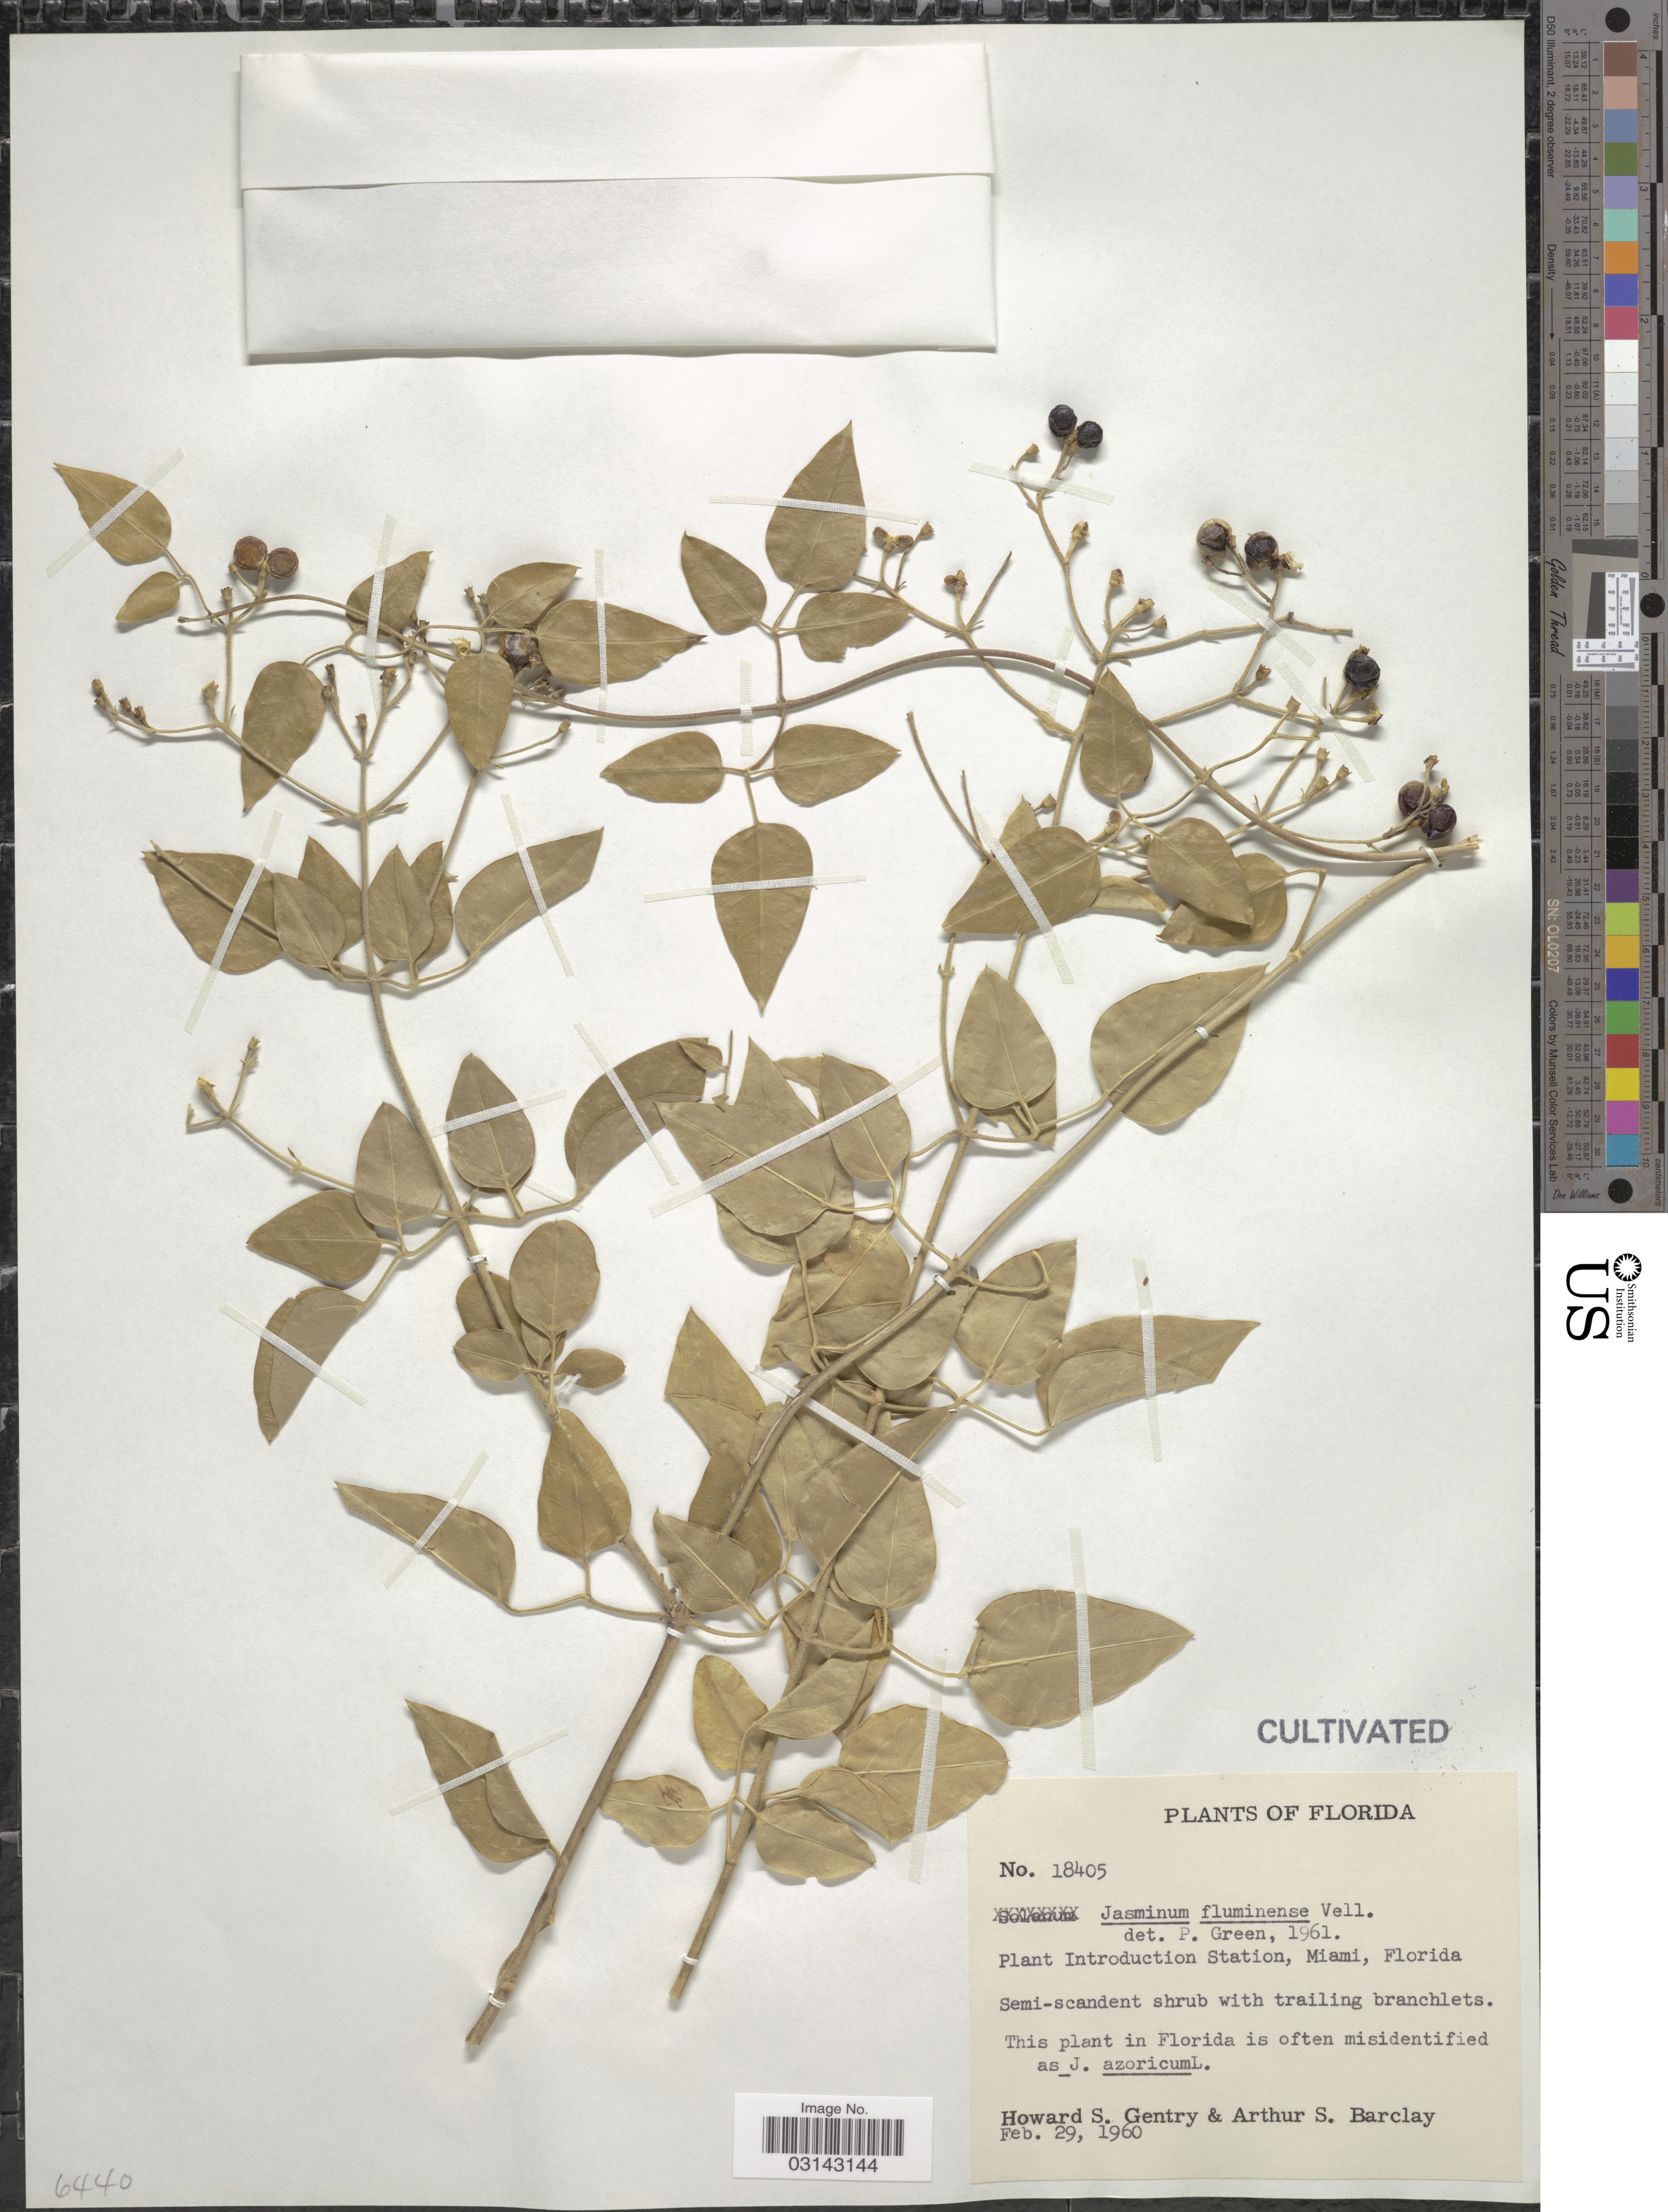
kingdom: Plantae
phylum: Tracheophyta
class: Magnoliopsida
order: Lamiales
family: Oleaceae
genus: Jasminum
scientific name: Jasminum fluminense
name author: Vell.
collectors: H. S. Gentry & A. S. Barclay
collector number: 18405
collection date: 1960-02-29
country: United States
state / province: Florida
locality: Plant Introduction Station, Miami, Florida. [unsure placement]